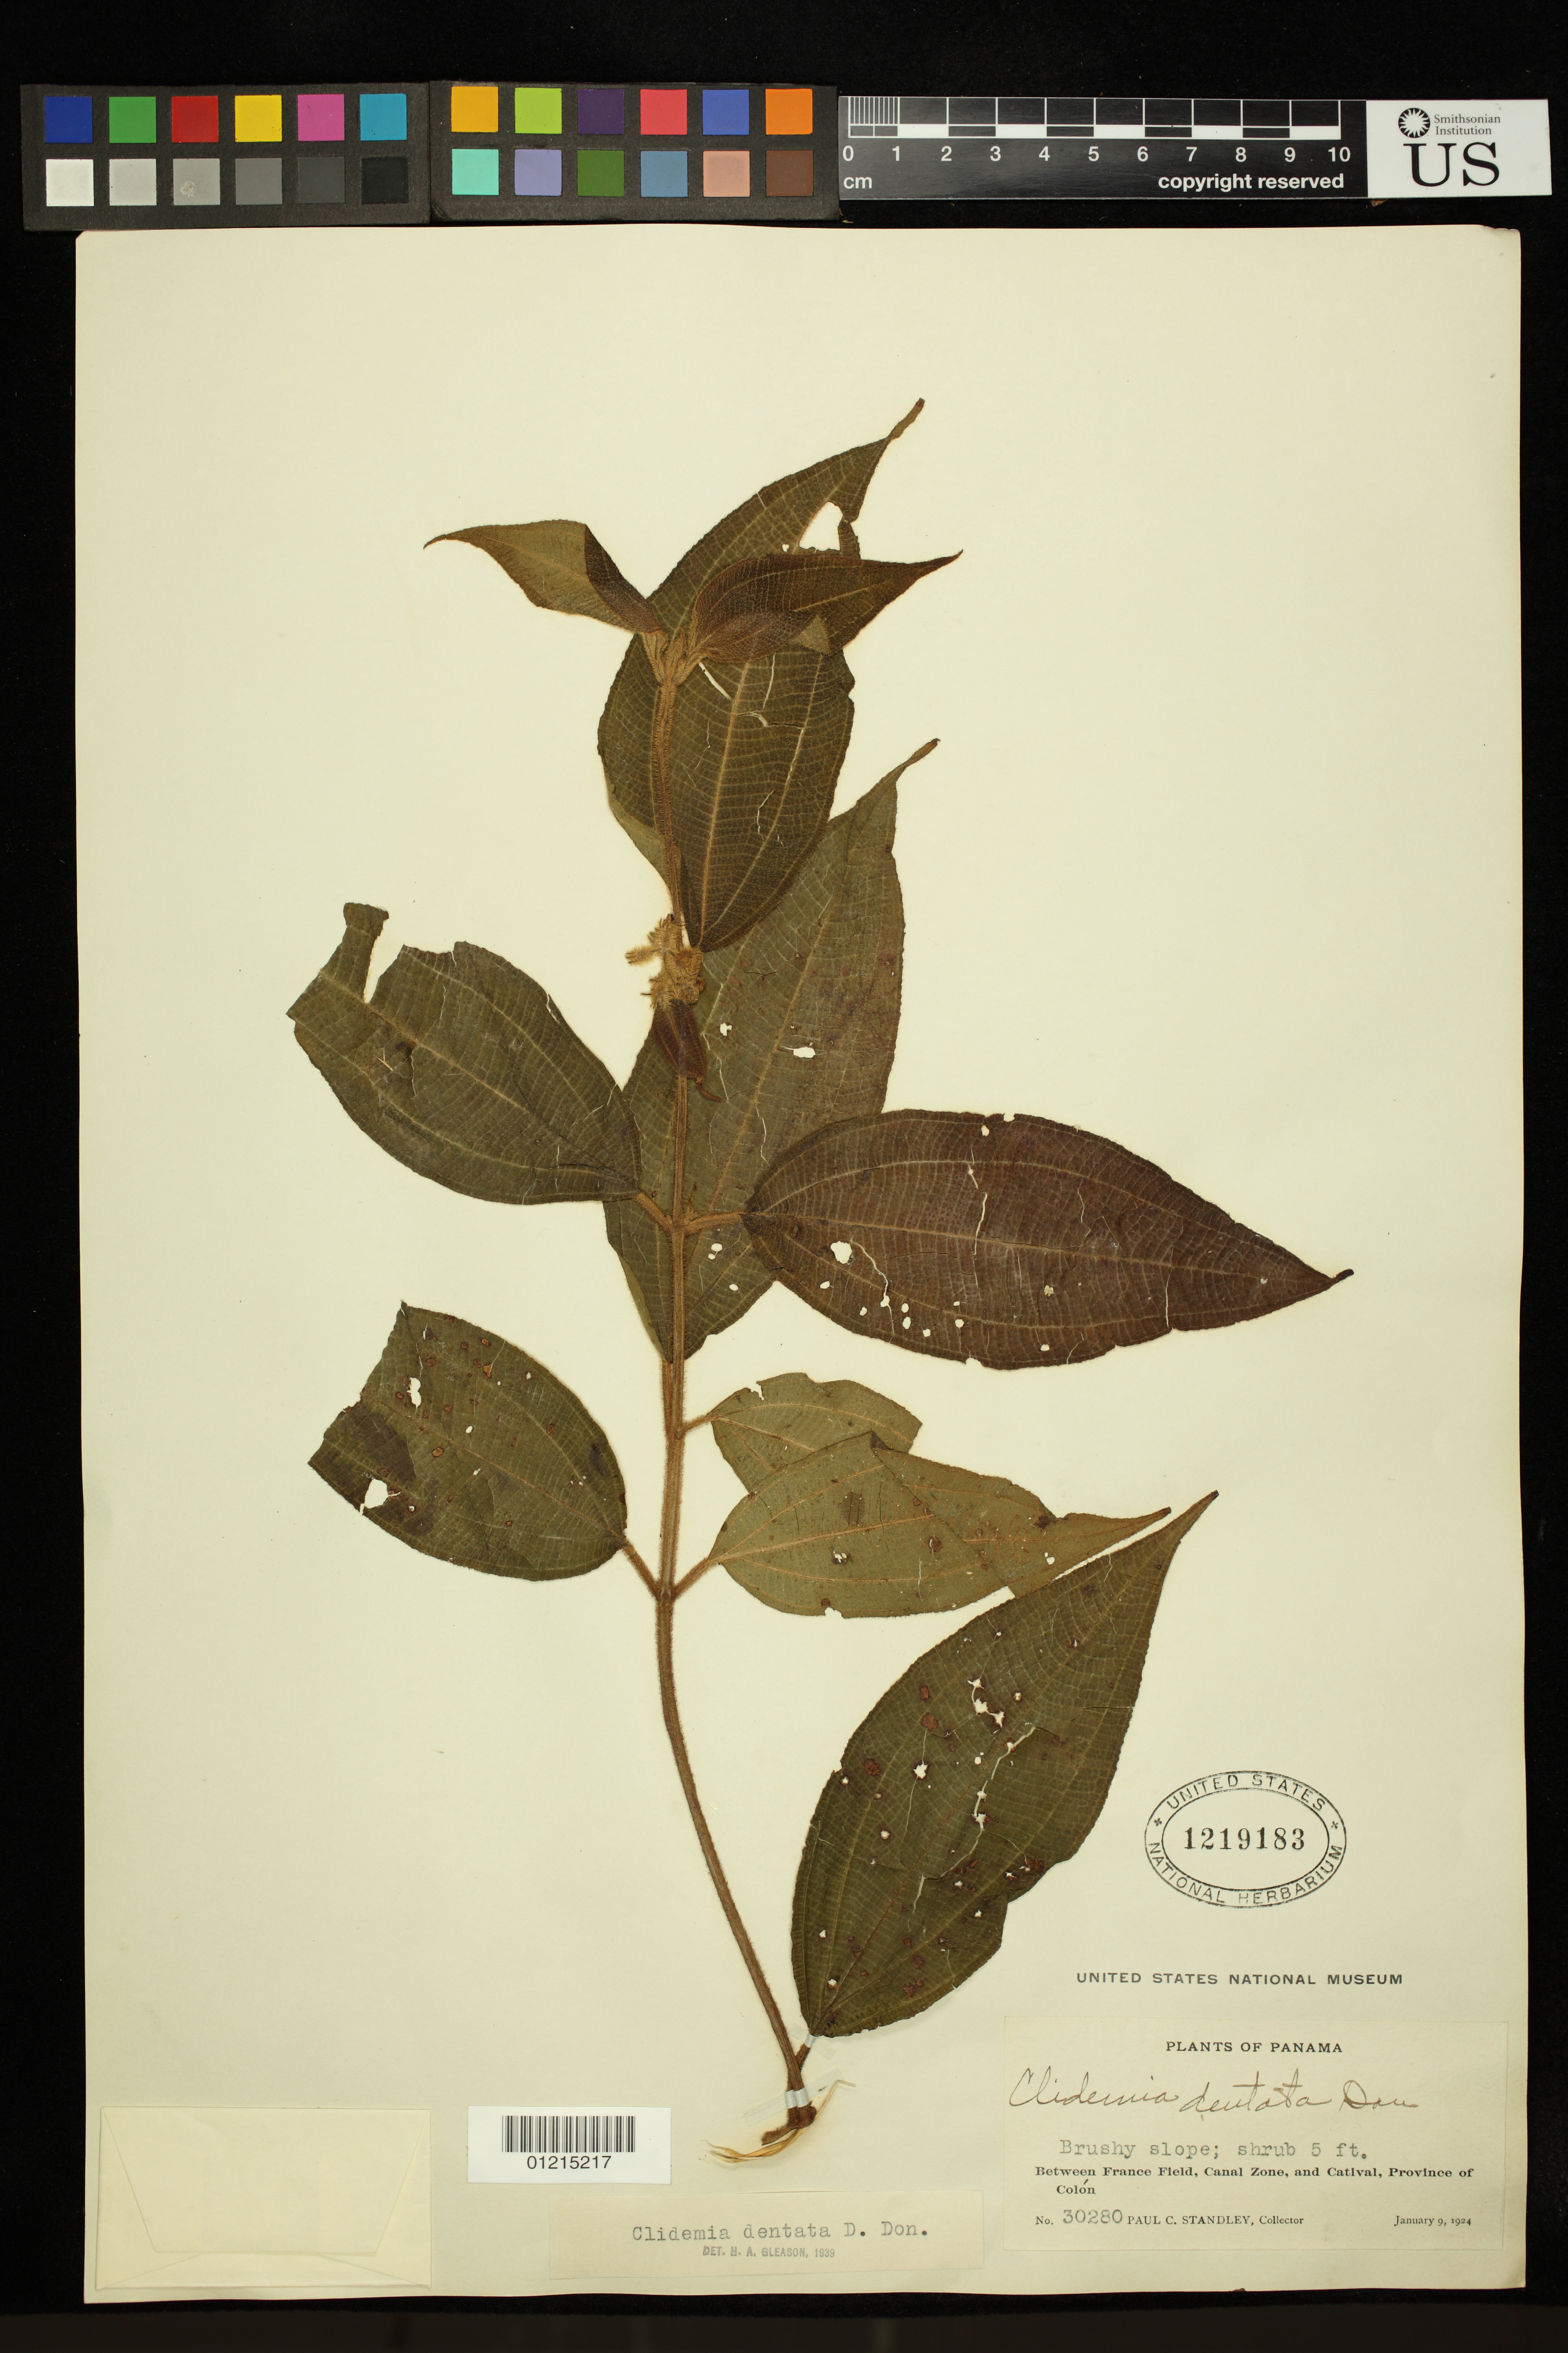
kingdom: Plantae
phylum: Tracheophyta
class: Magnoliopsida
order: Myrtales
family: Melastomataceae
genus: Clidemia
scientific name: Clidemia dentata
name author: D. Don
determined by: Gleason, H. A.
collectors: P. C. Standley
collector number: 30280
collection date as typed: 09 Jan 1924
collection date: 1924-01-09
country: Panama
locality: Between France Field, Canal Zone, and Catival, Province of Colón.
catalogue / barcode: US 1219183